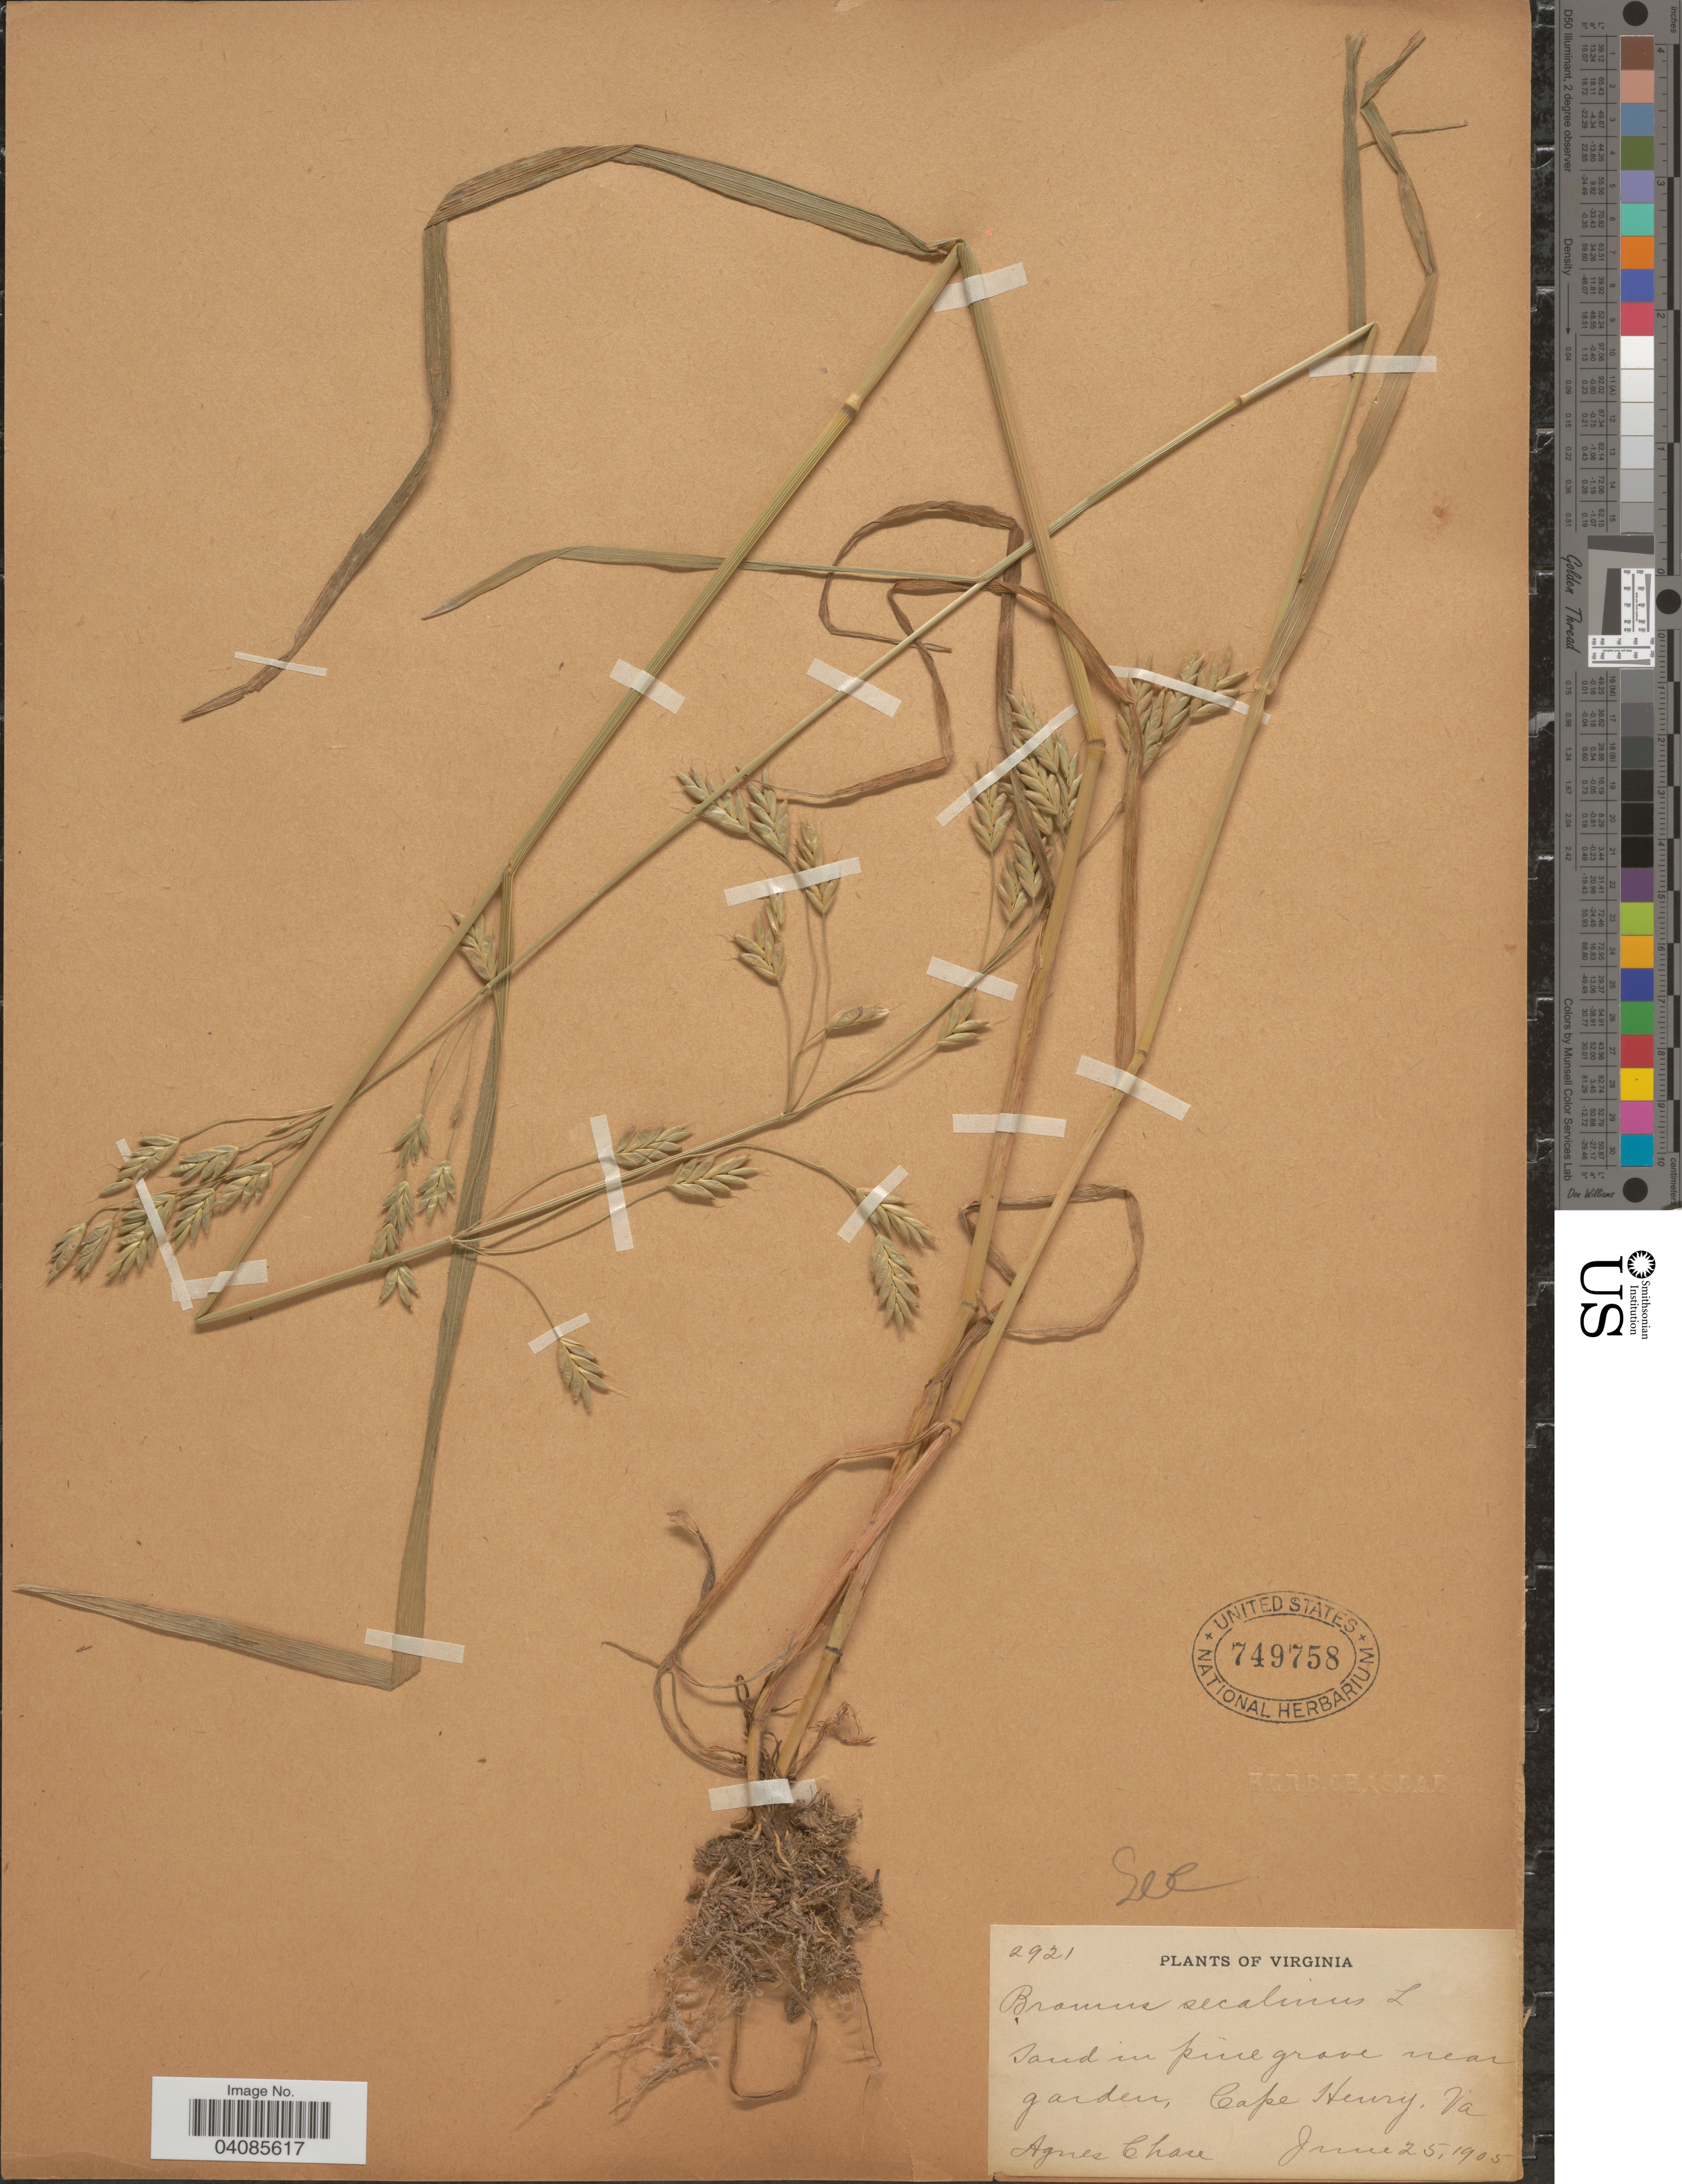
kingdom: Plantae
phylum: Tracheophyta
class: Liliopsida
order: Poales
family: Poaceae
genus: Bromus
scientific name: Bromus sitchensis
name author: Trin. in Bong.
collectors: A. Chase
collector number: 2921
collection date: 1905-06-25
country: United States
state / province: Virginia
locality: In pine grove near garden, Cape Henry.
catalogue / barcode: US 749758